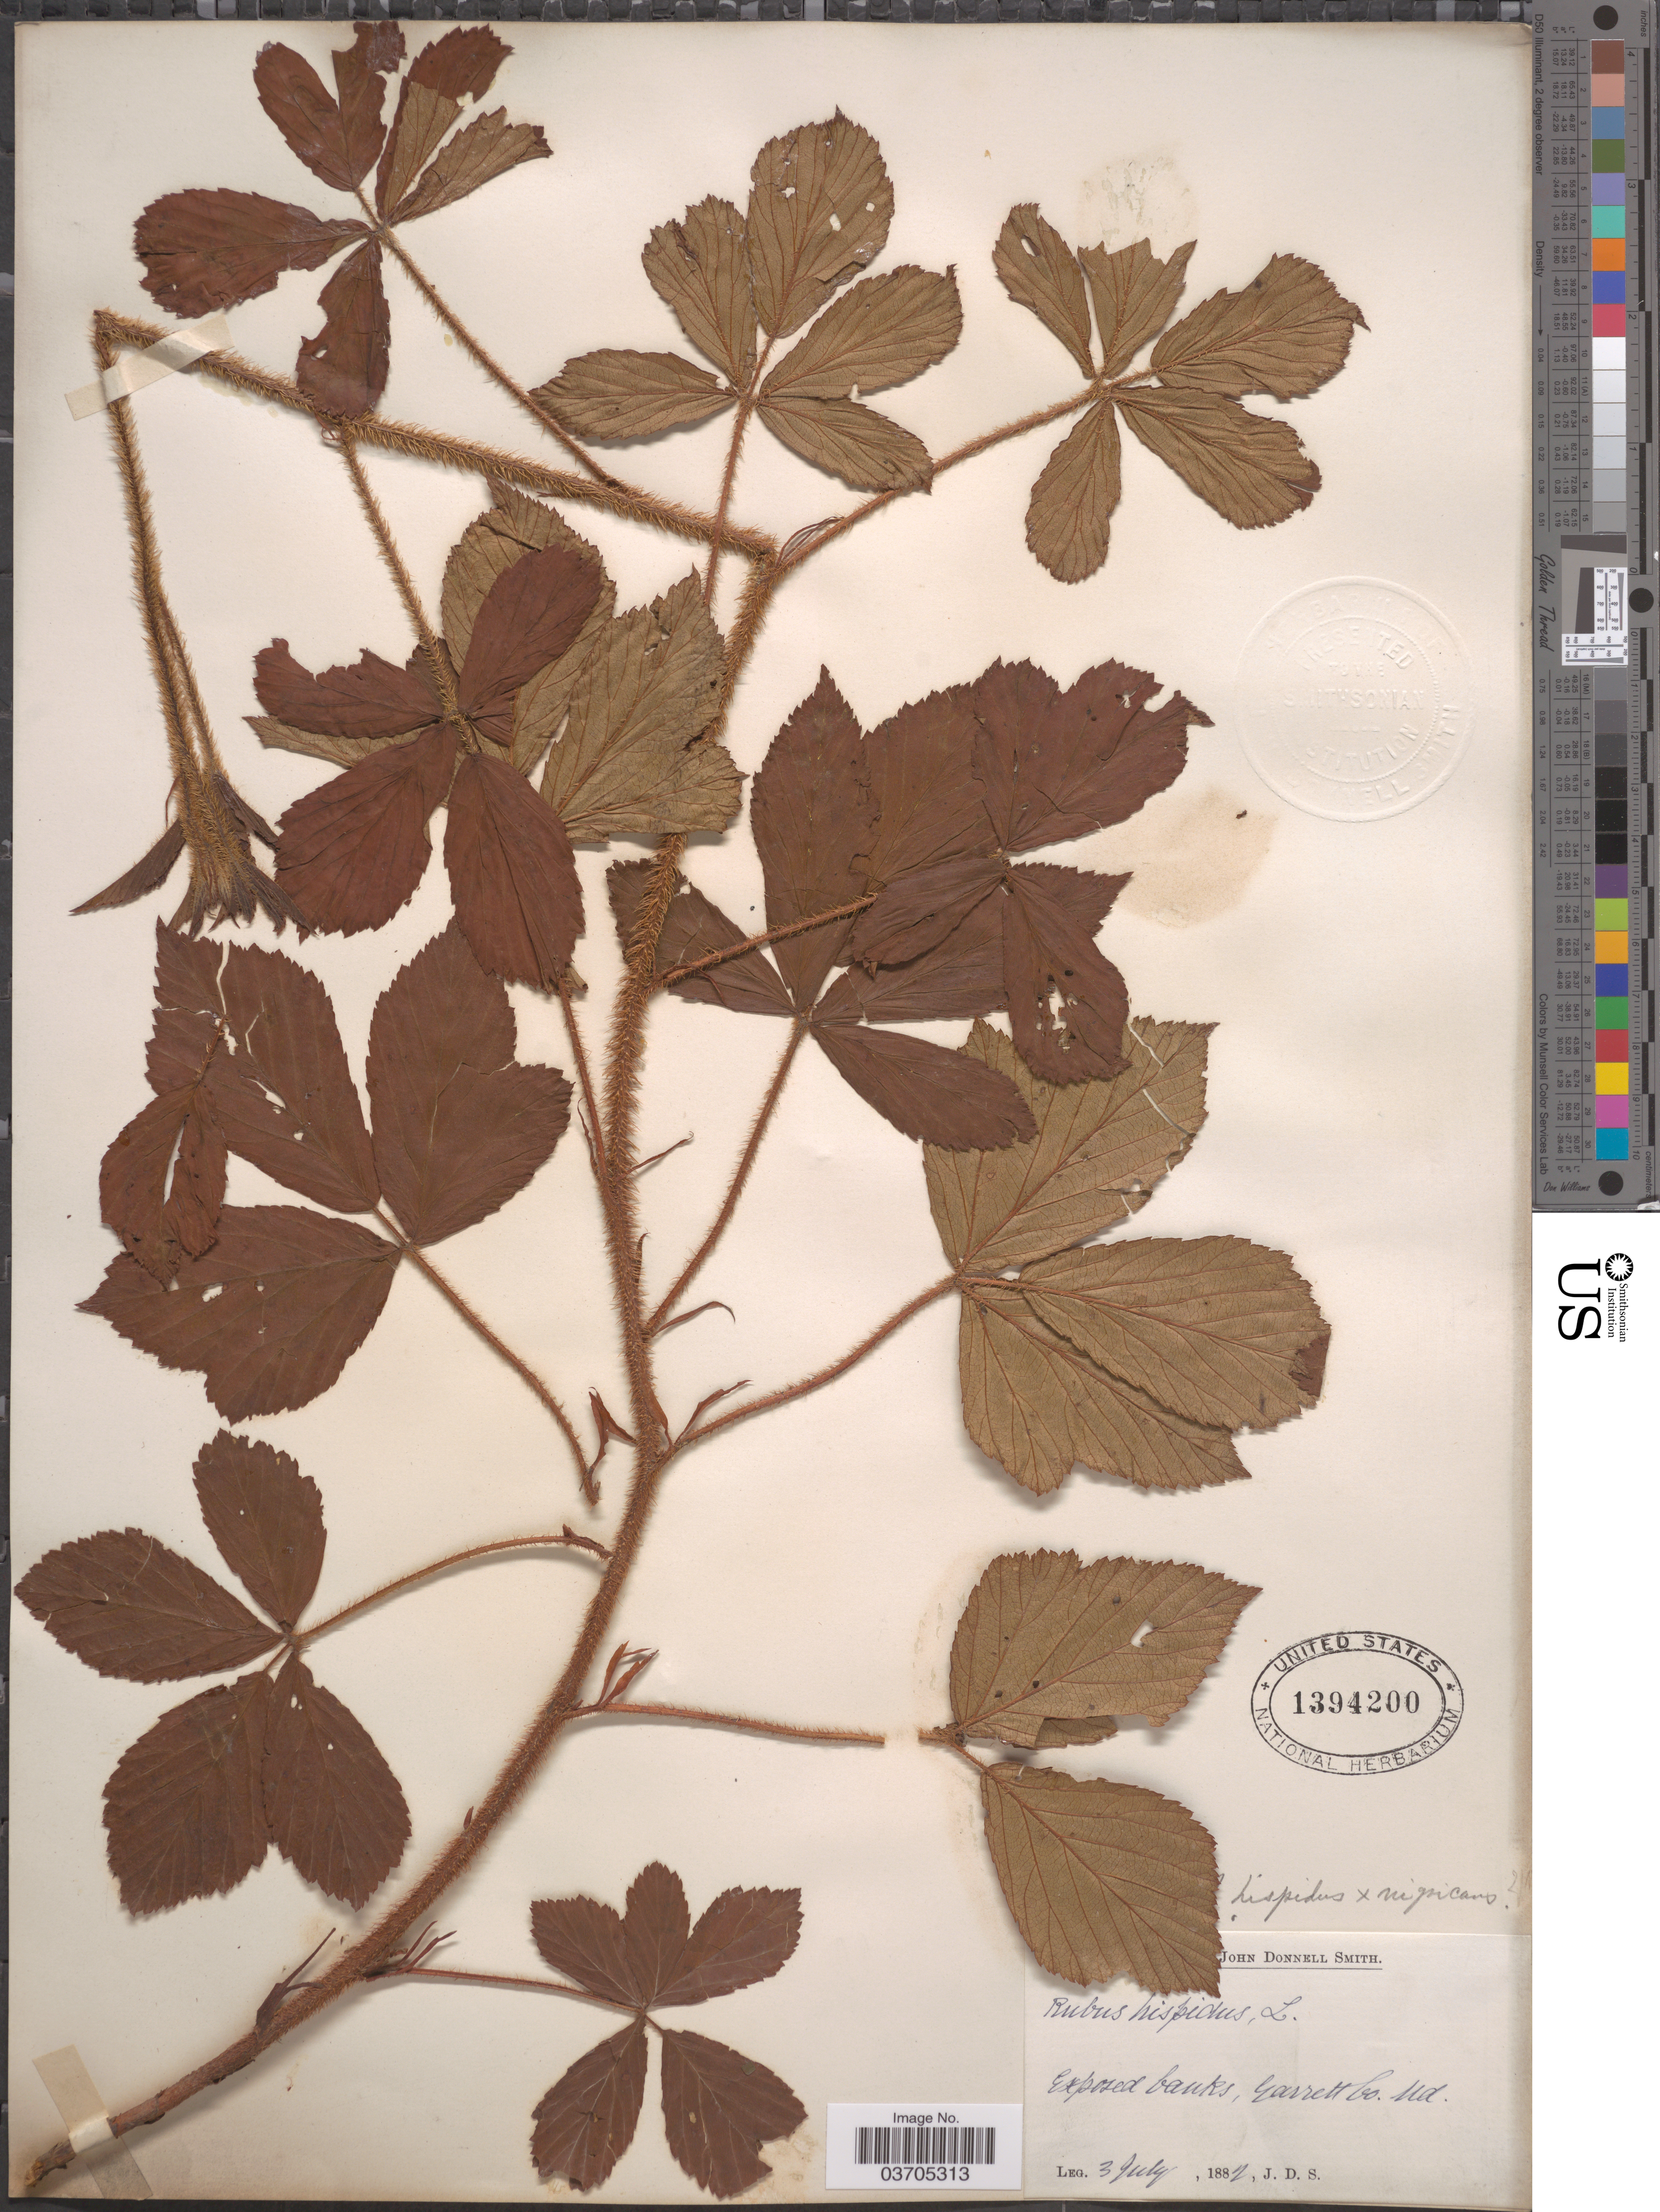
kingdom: Plantae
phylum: Tracheophyta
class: Magnoliopsida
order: Rosales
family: Rosaceae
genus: Rubus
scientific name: Rubus hispidus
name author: L.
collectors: J. Donnell Smith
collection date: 1889-07-03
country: United States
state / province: Maryland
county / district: Garrett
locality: Exposed banks, Garrett Co.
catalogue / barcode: US 1394200